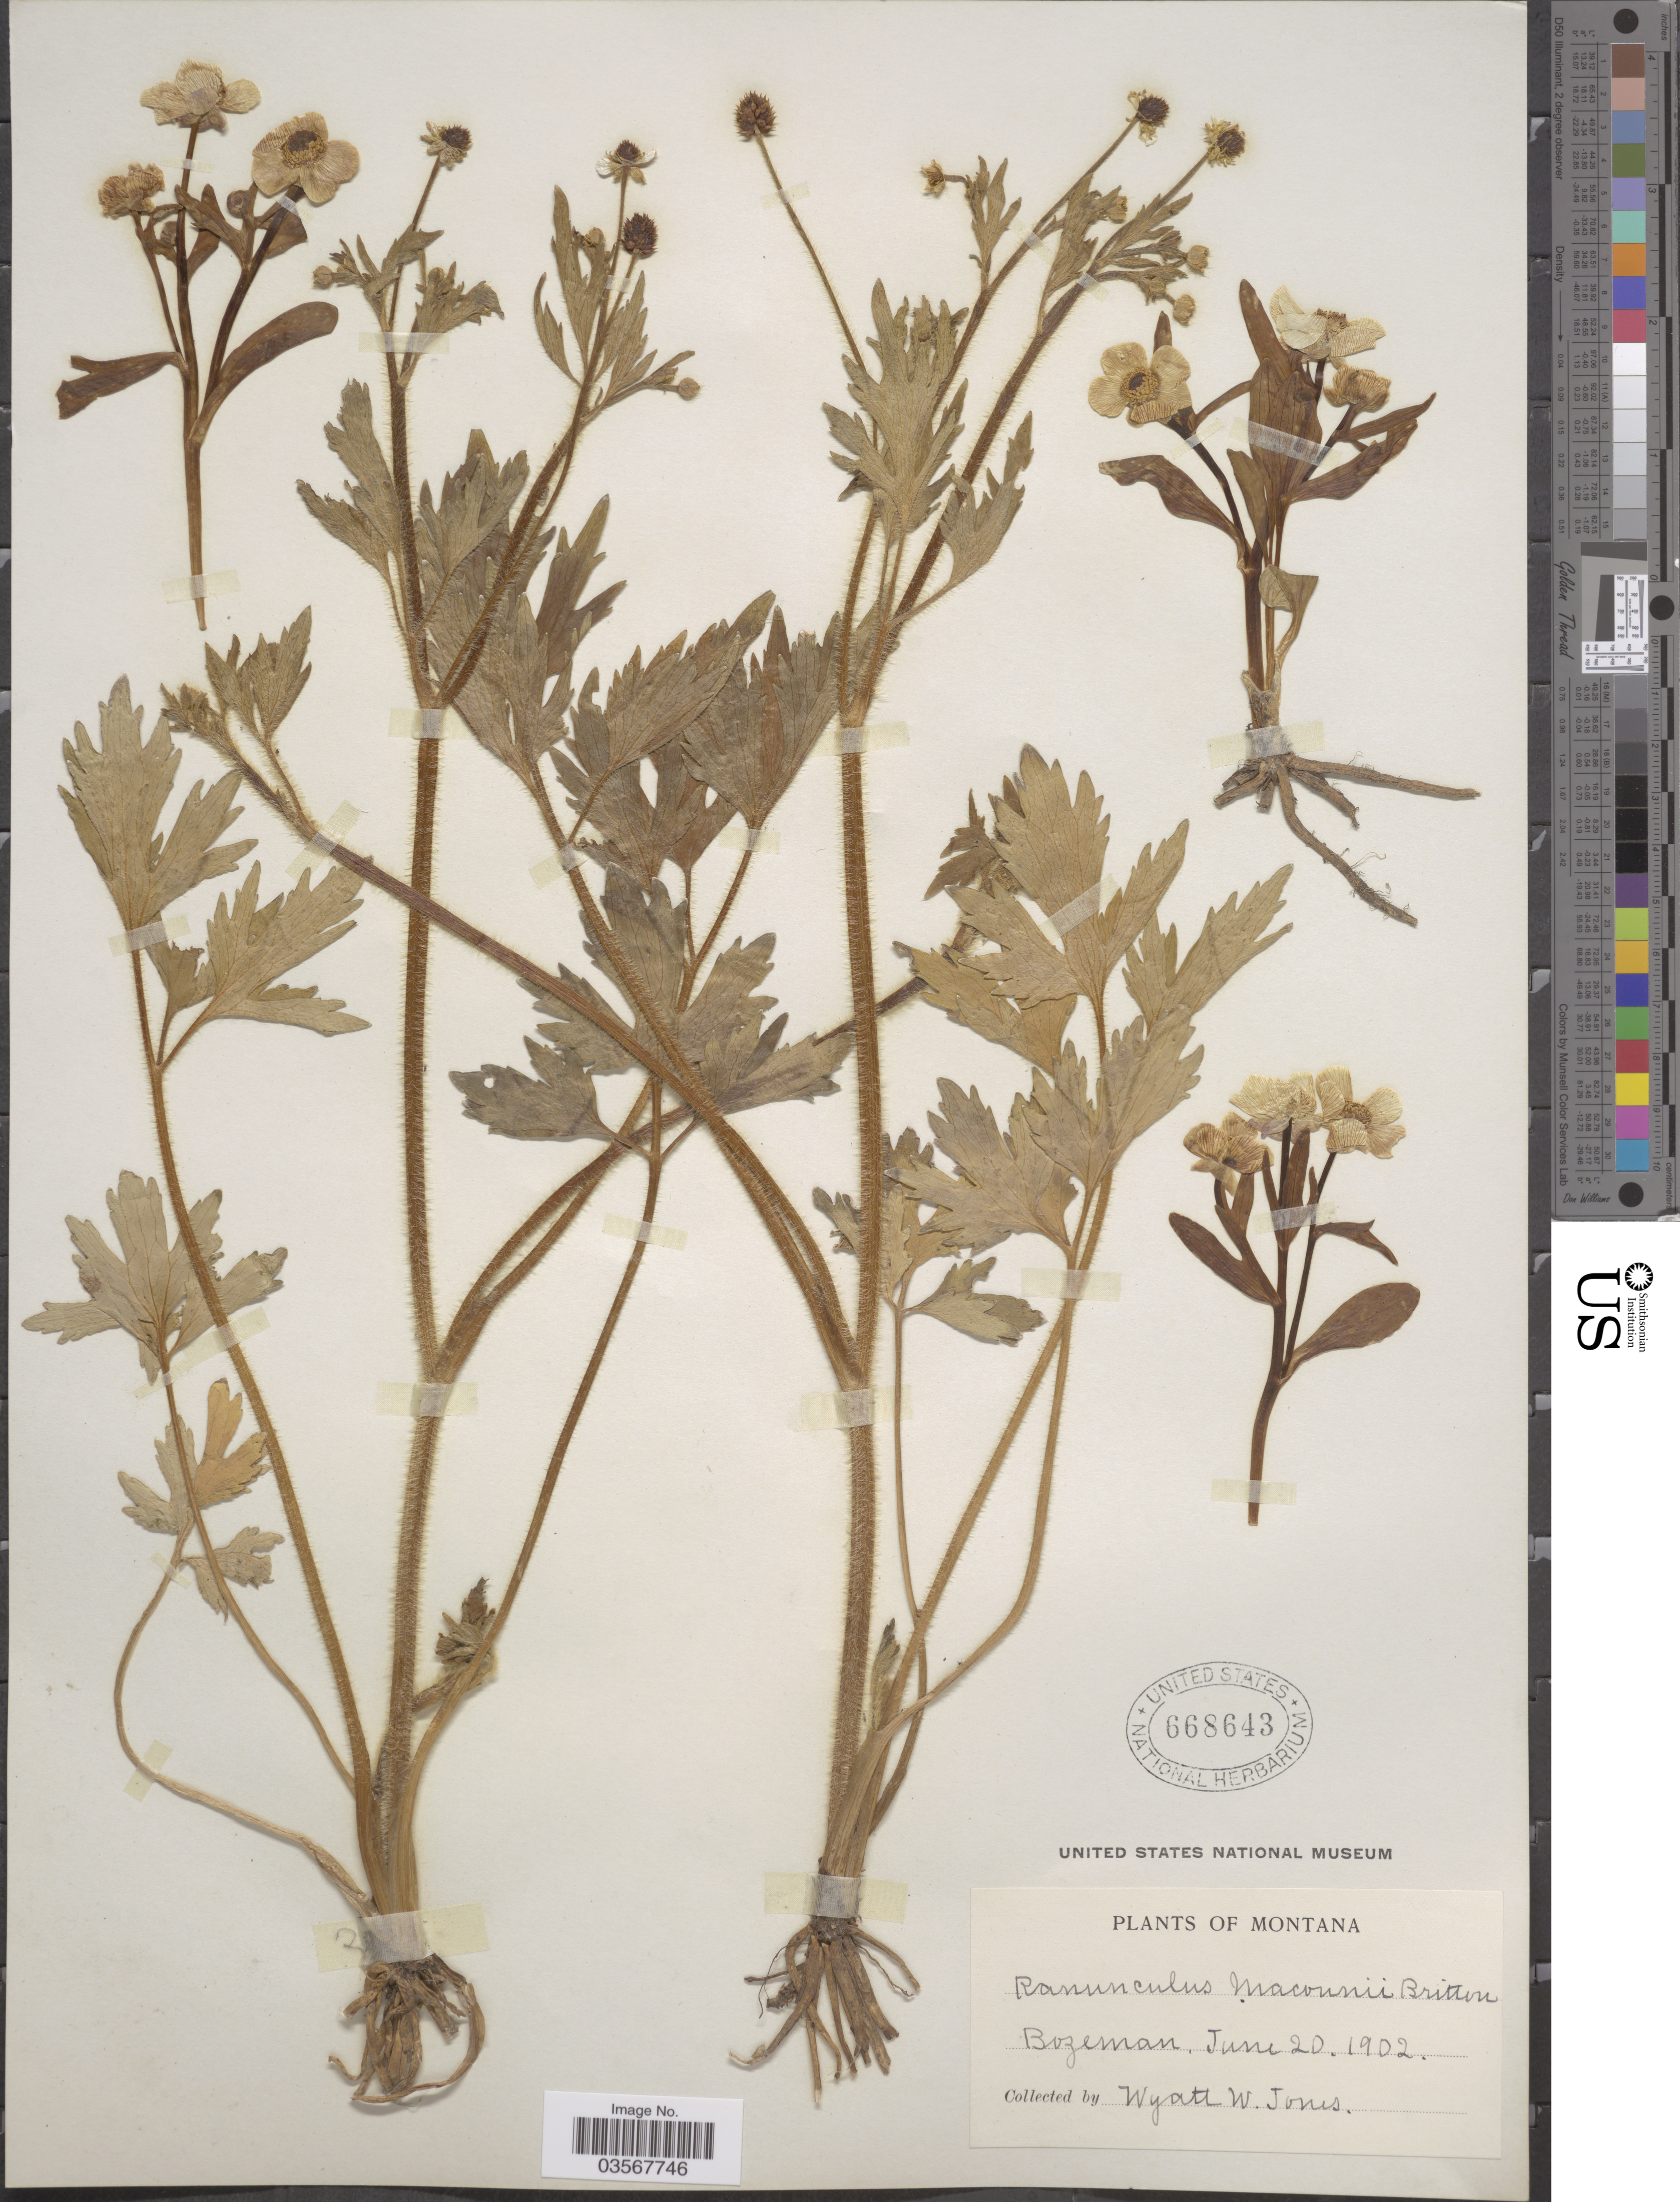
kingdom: Plantae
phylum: Tracheophyta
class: Magnoliopsida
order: Ranunculales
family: Ranunculaceae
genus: Ranunculus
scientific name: Ranunculus macounii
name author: Britton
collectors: W. W. Jones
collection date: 1902-06-20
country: United States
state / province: Montana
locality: Bozeman.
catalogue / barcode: US 668643